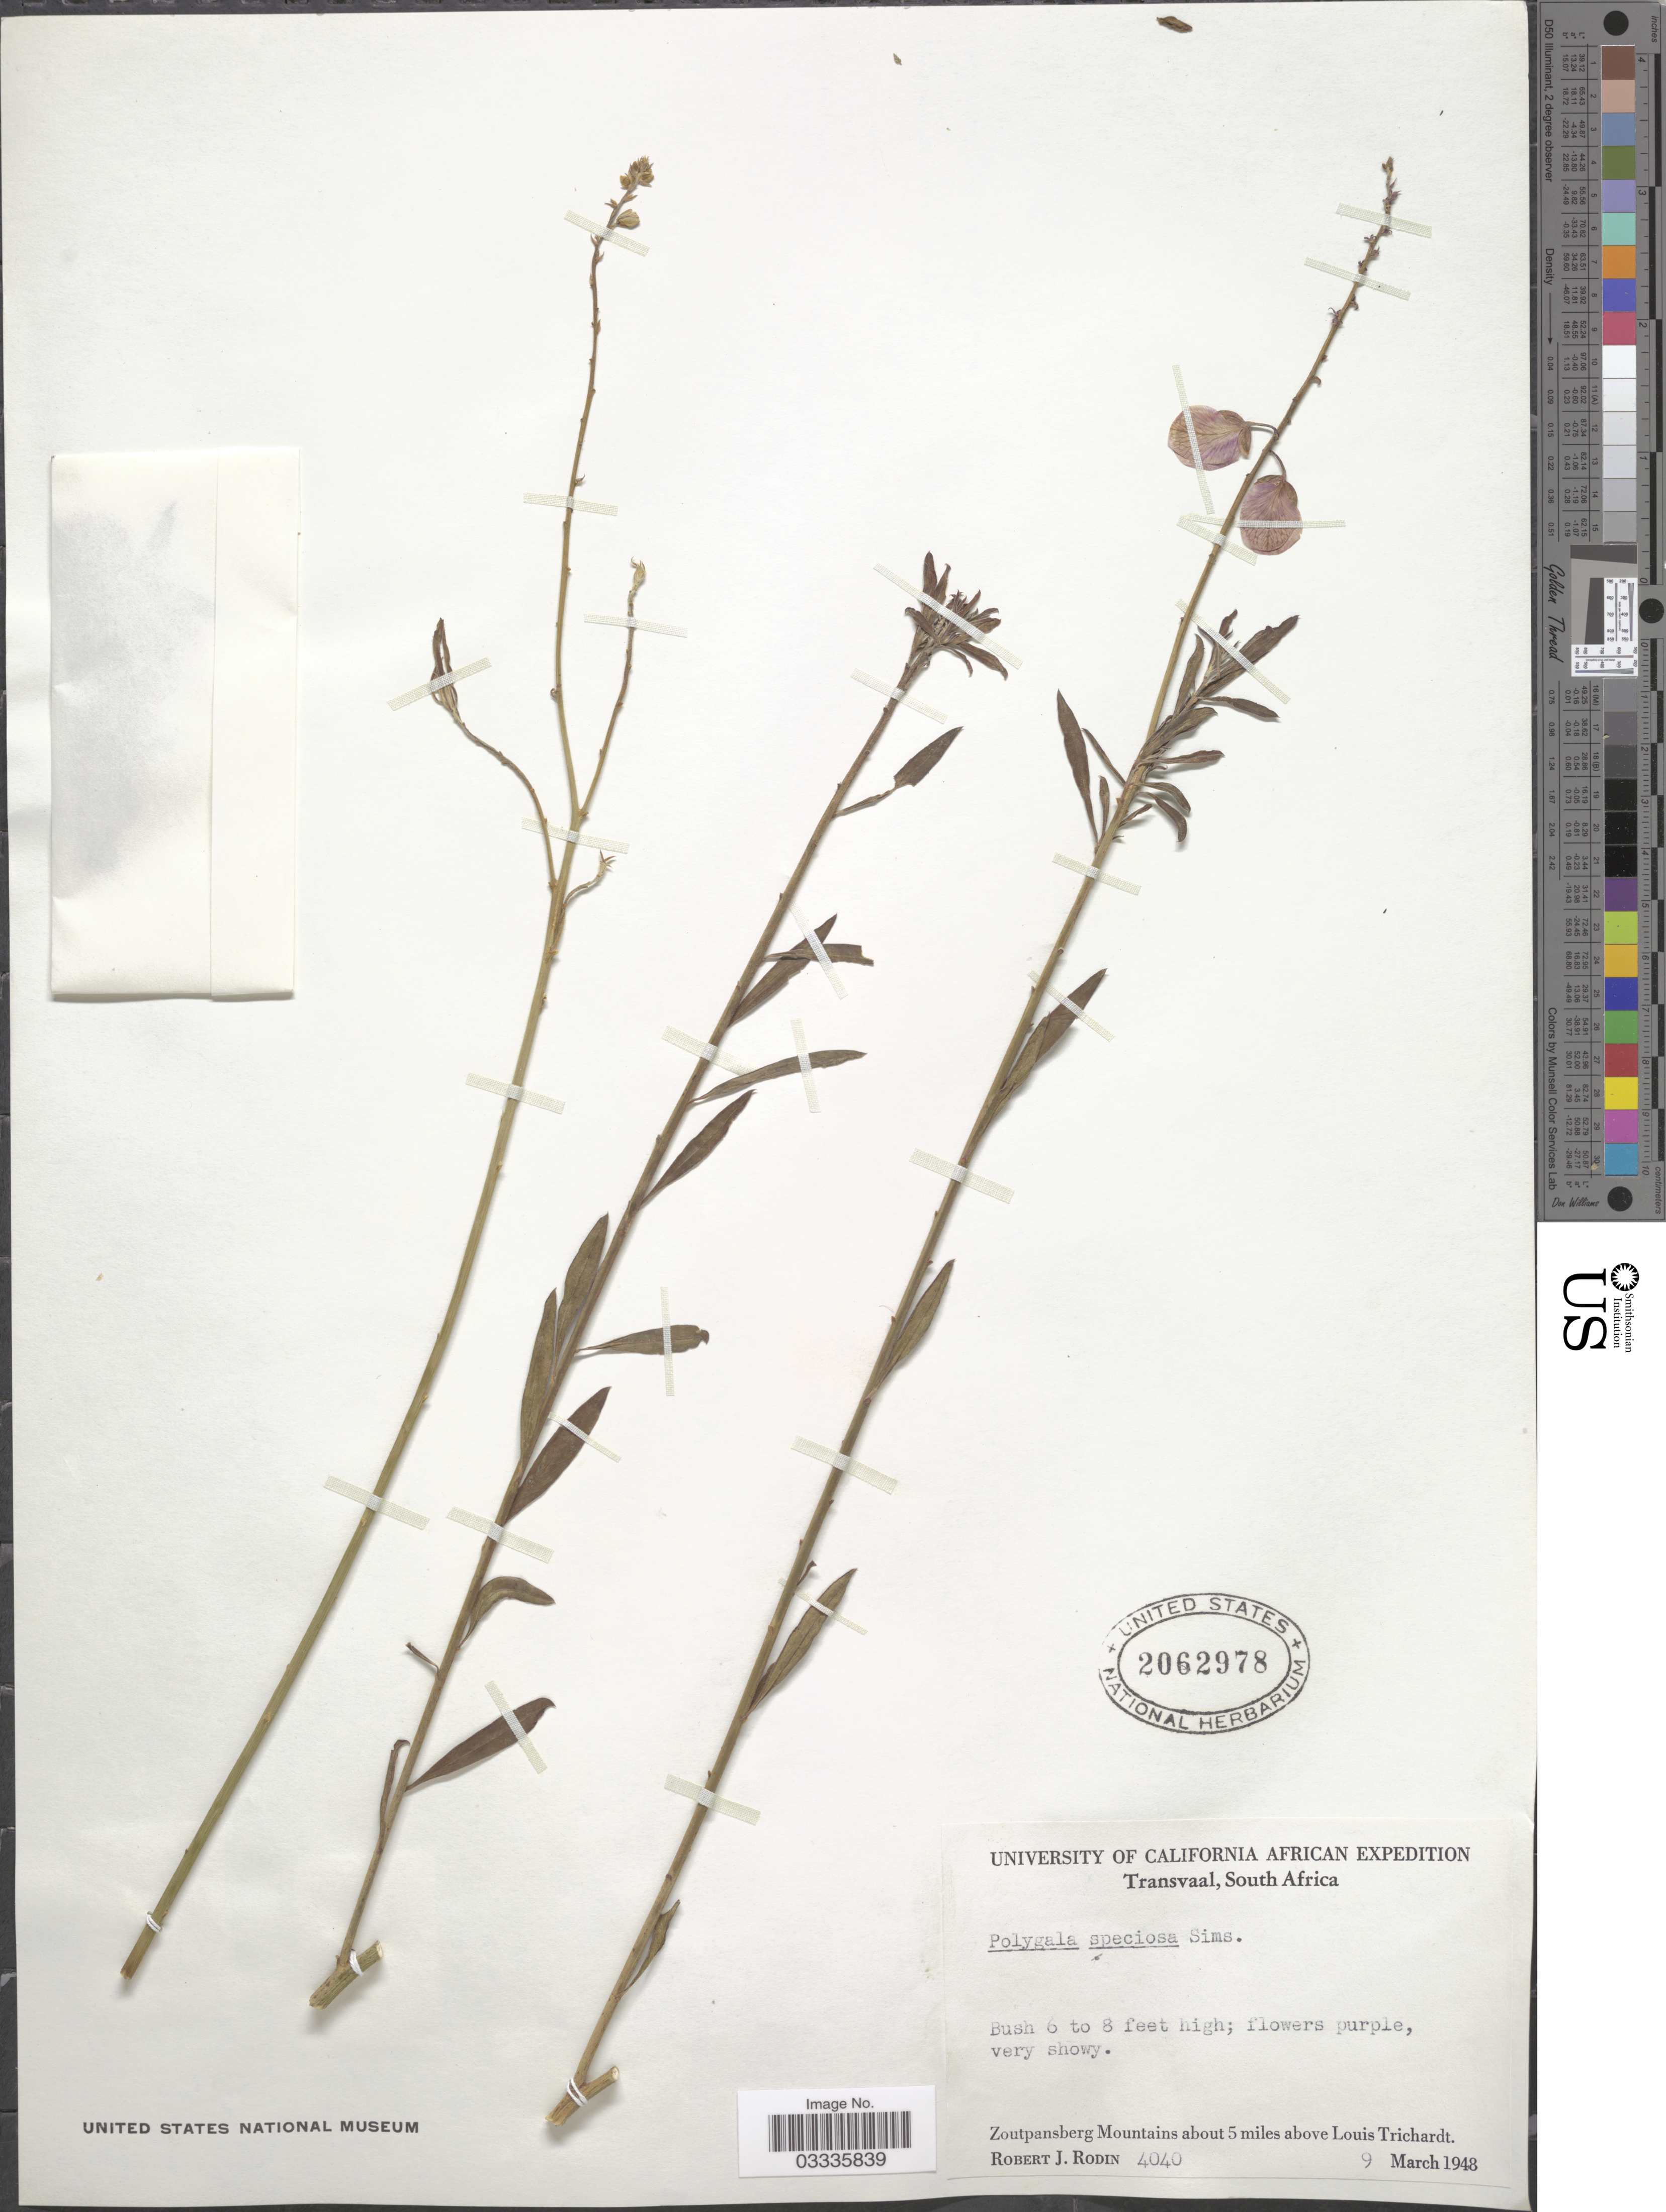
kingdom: Plantae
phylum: Tracheophyta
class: Magnoliopsida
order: Fabales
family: Polygalaceae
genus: Polygala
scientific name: Polygala virgata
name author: Thunb.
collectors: R. J. Rodin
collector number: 4040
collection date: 1948-03-09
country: South Africa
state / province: Limpopo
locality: Transvaal. Zoutpansberg Mountains about 5 miles above Louis Trichardt.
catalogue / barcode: US 2062978